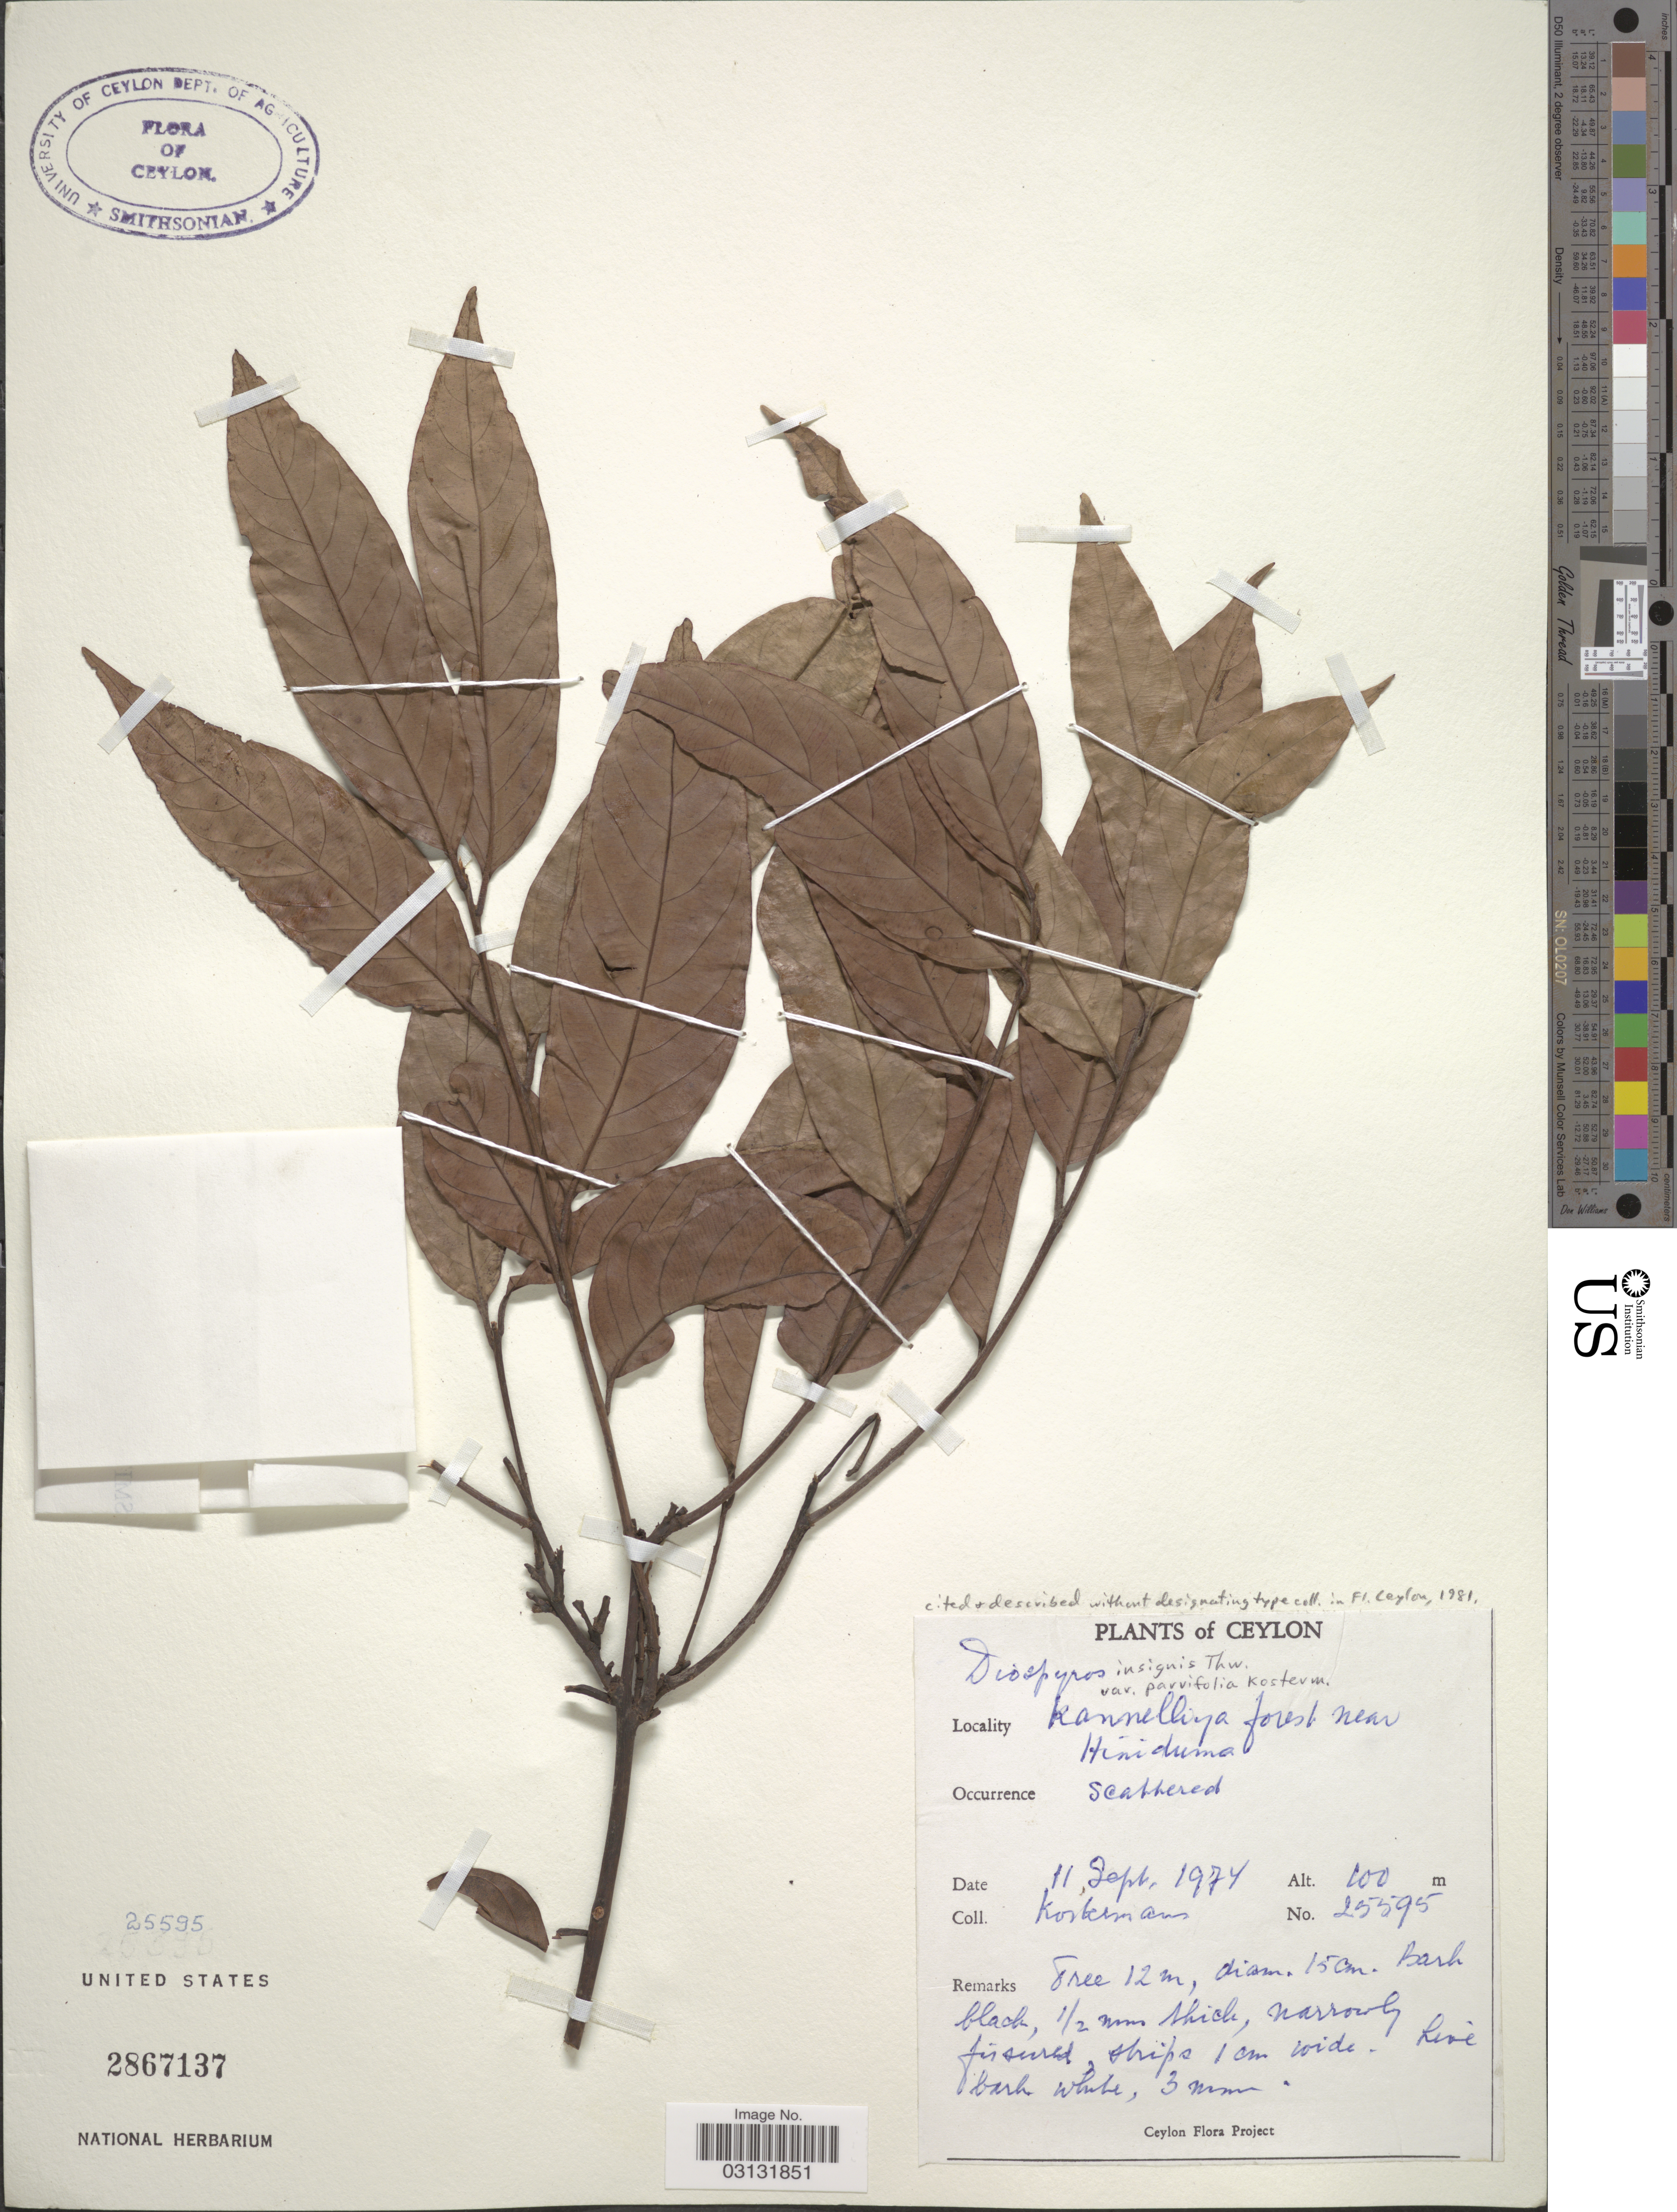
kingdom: Plantae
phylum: Tracheophyta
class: Magnoliopsida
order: Ericales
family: Ebenaceae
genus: Diospyros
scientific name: Diospyros insignis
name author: Thwaites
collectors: Kostermans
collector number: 25595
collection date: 1974-09-11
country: Sri Lanka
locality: Ceylon. Kannelliya forest near Hiniduma.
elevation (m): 100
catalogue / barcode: US 2867137